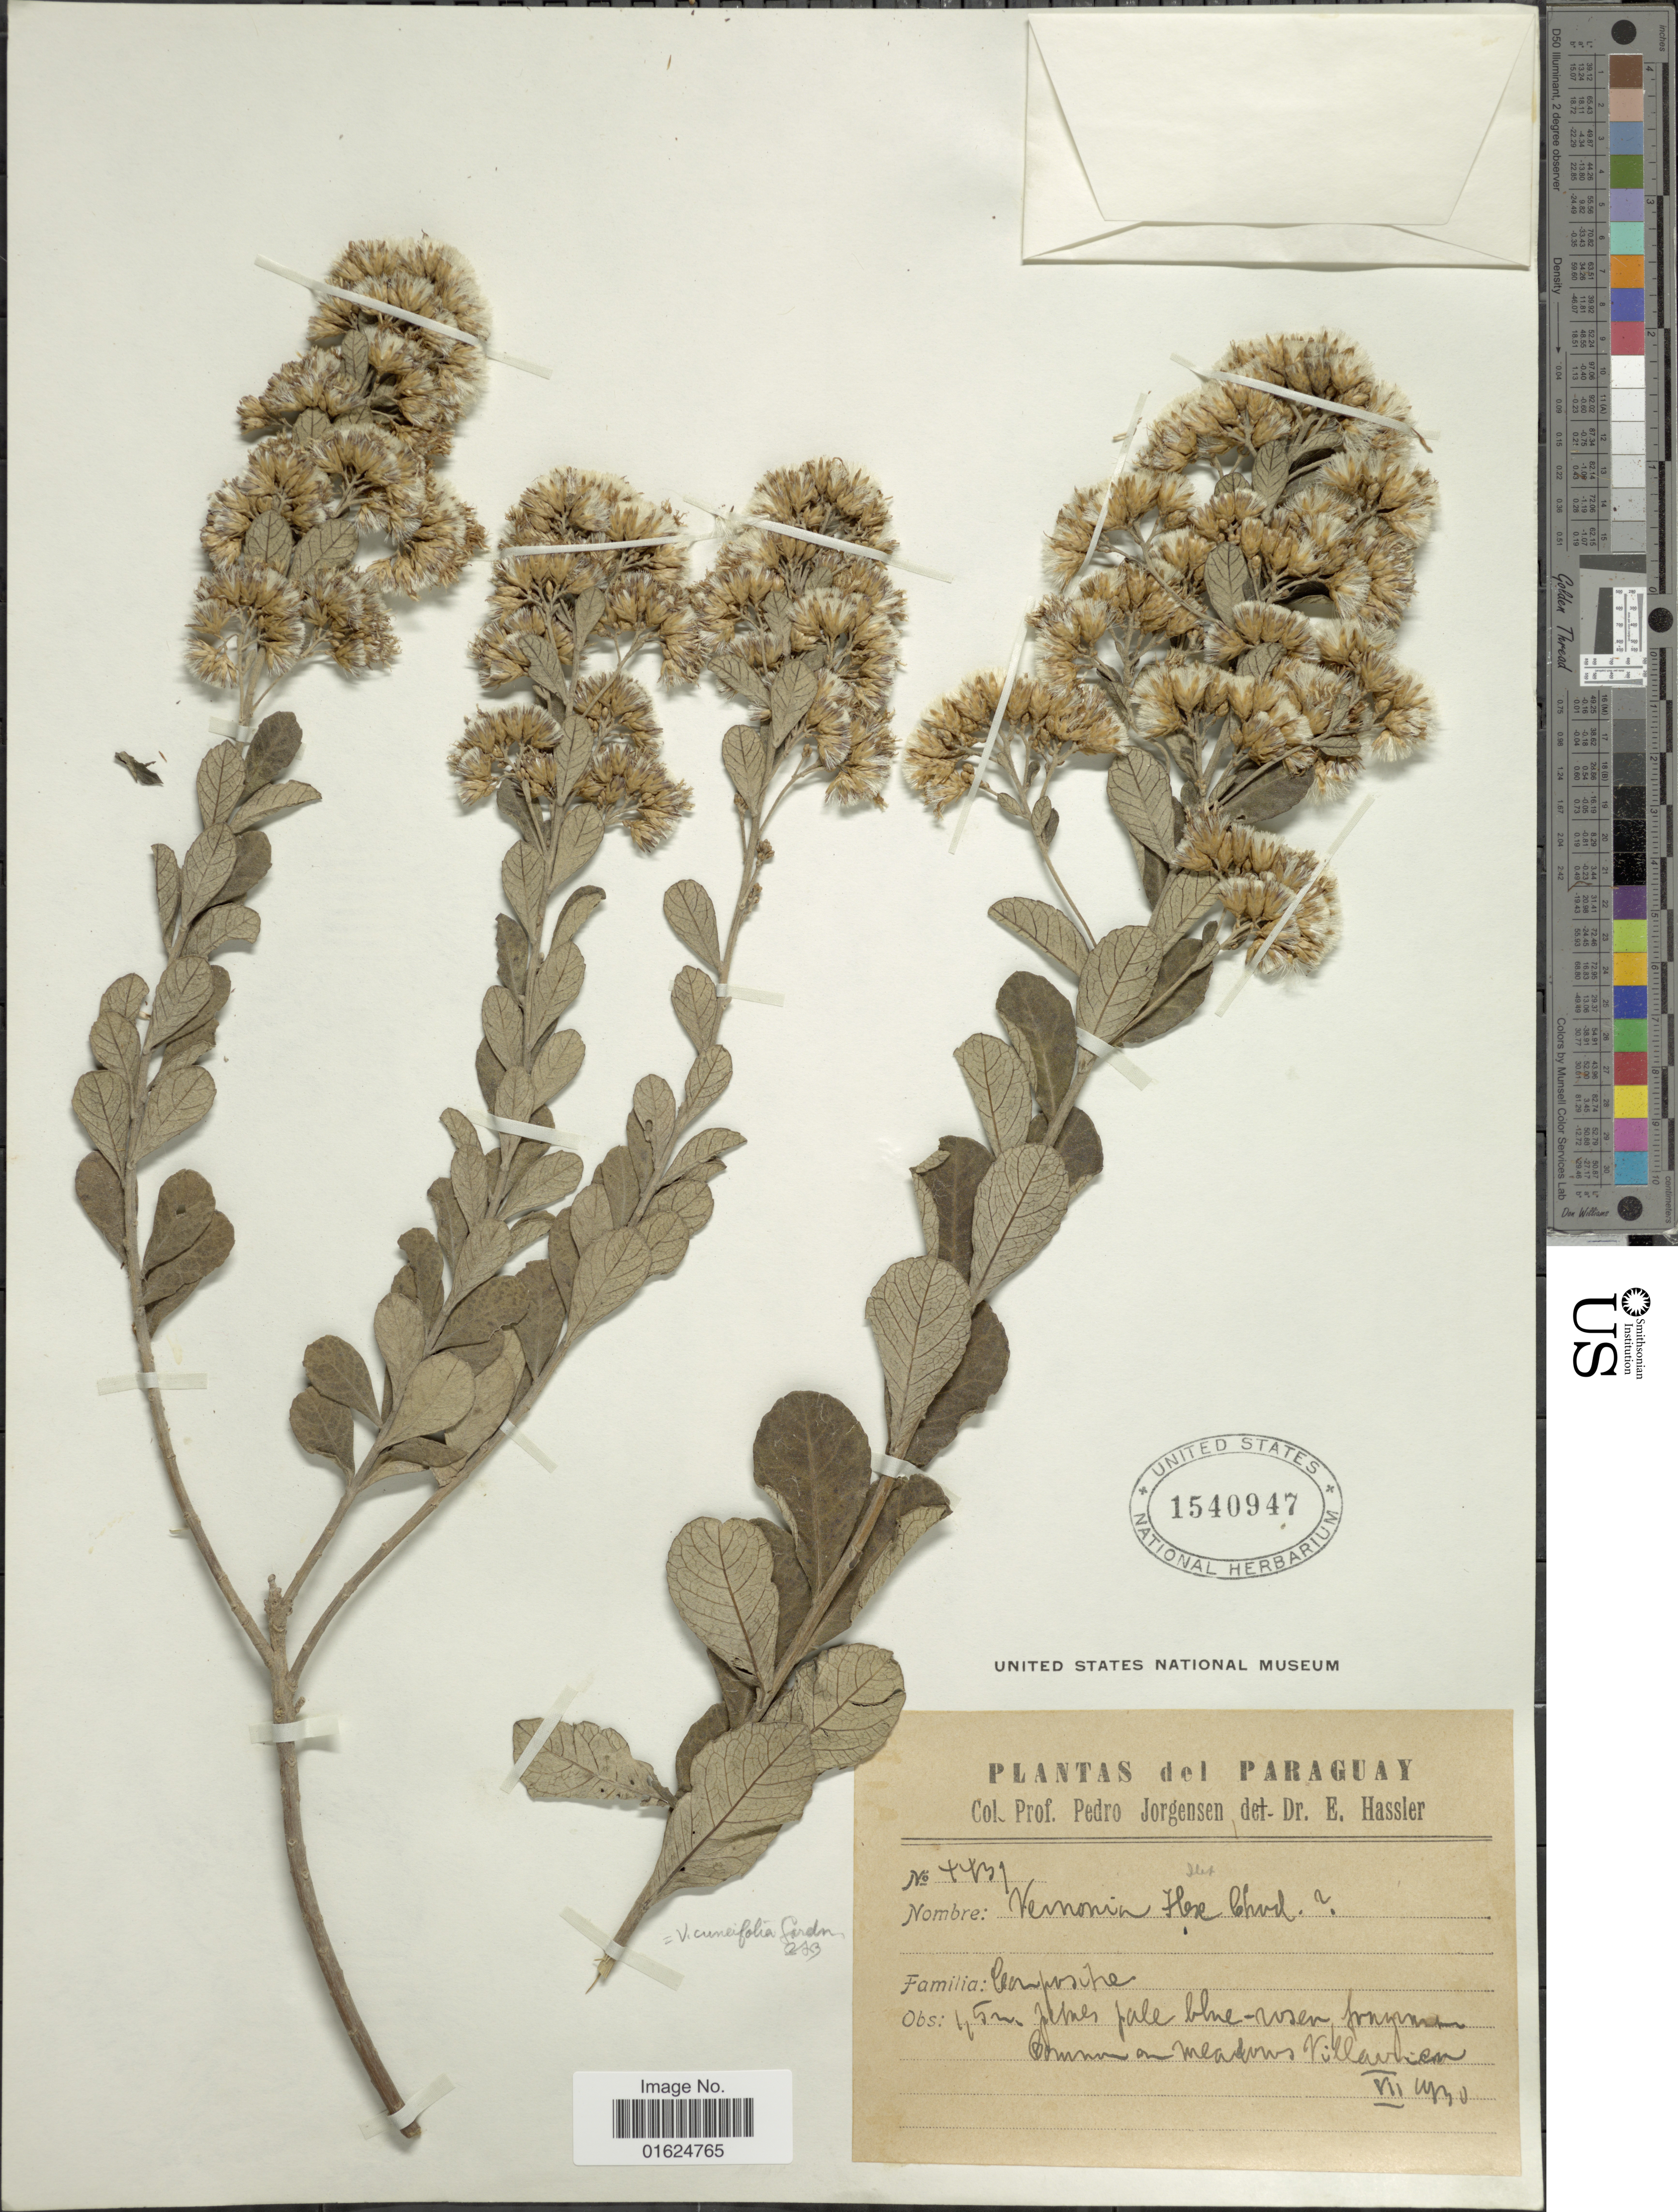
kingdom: Plantae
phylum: Tracheophyta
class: Magnoliopsida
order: Asterales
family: Asteraceae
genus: Vernonanthura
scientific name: Vernonanthura cuneifolia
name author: (Gardner) H. Rob.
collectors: P. Jörgensen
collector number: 1431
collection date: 1930-07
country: Paraguay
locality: In meadows Villarrica.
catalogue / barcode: US 1540947